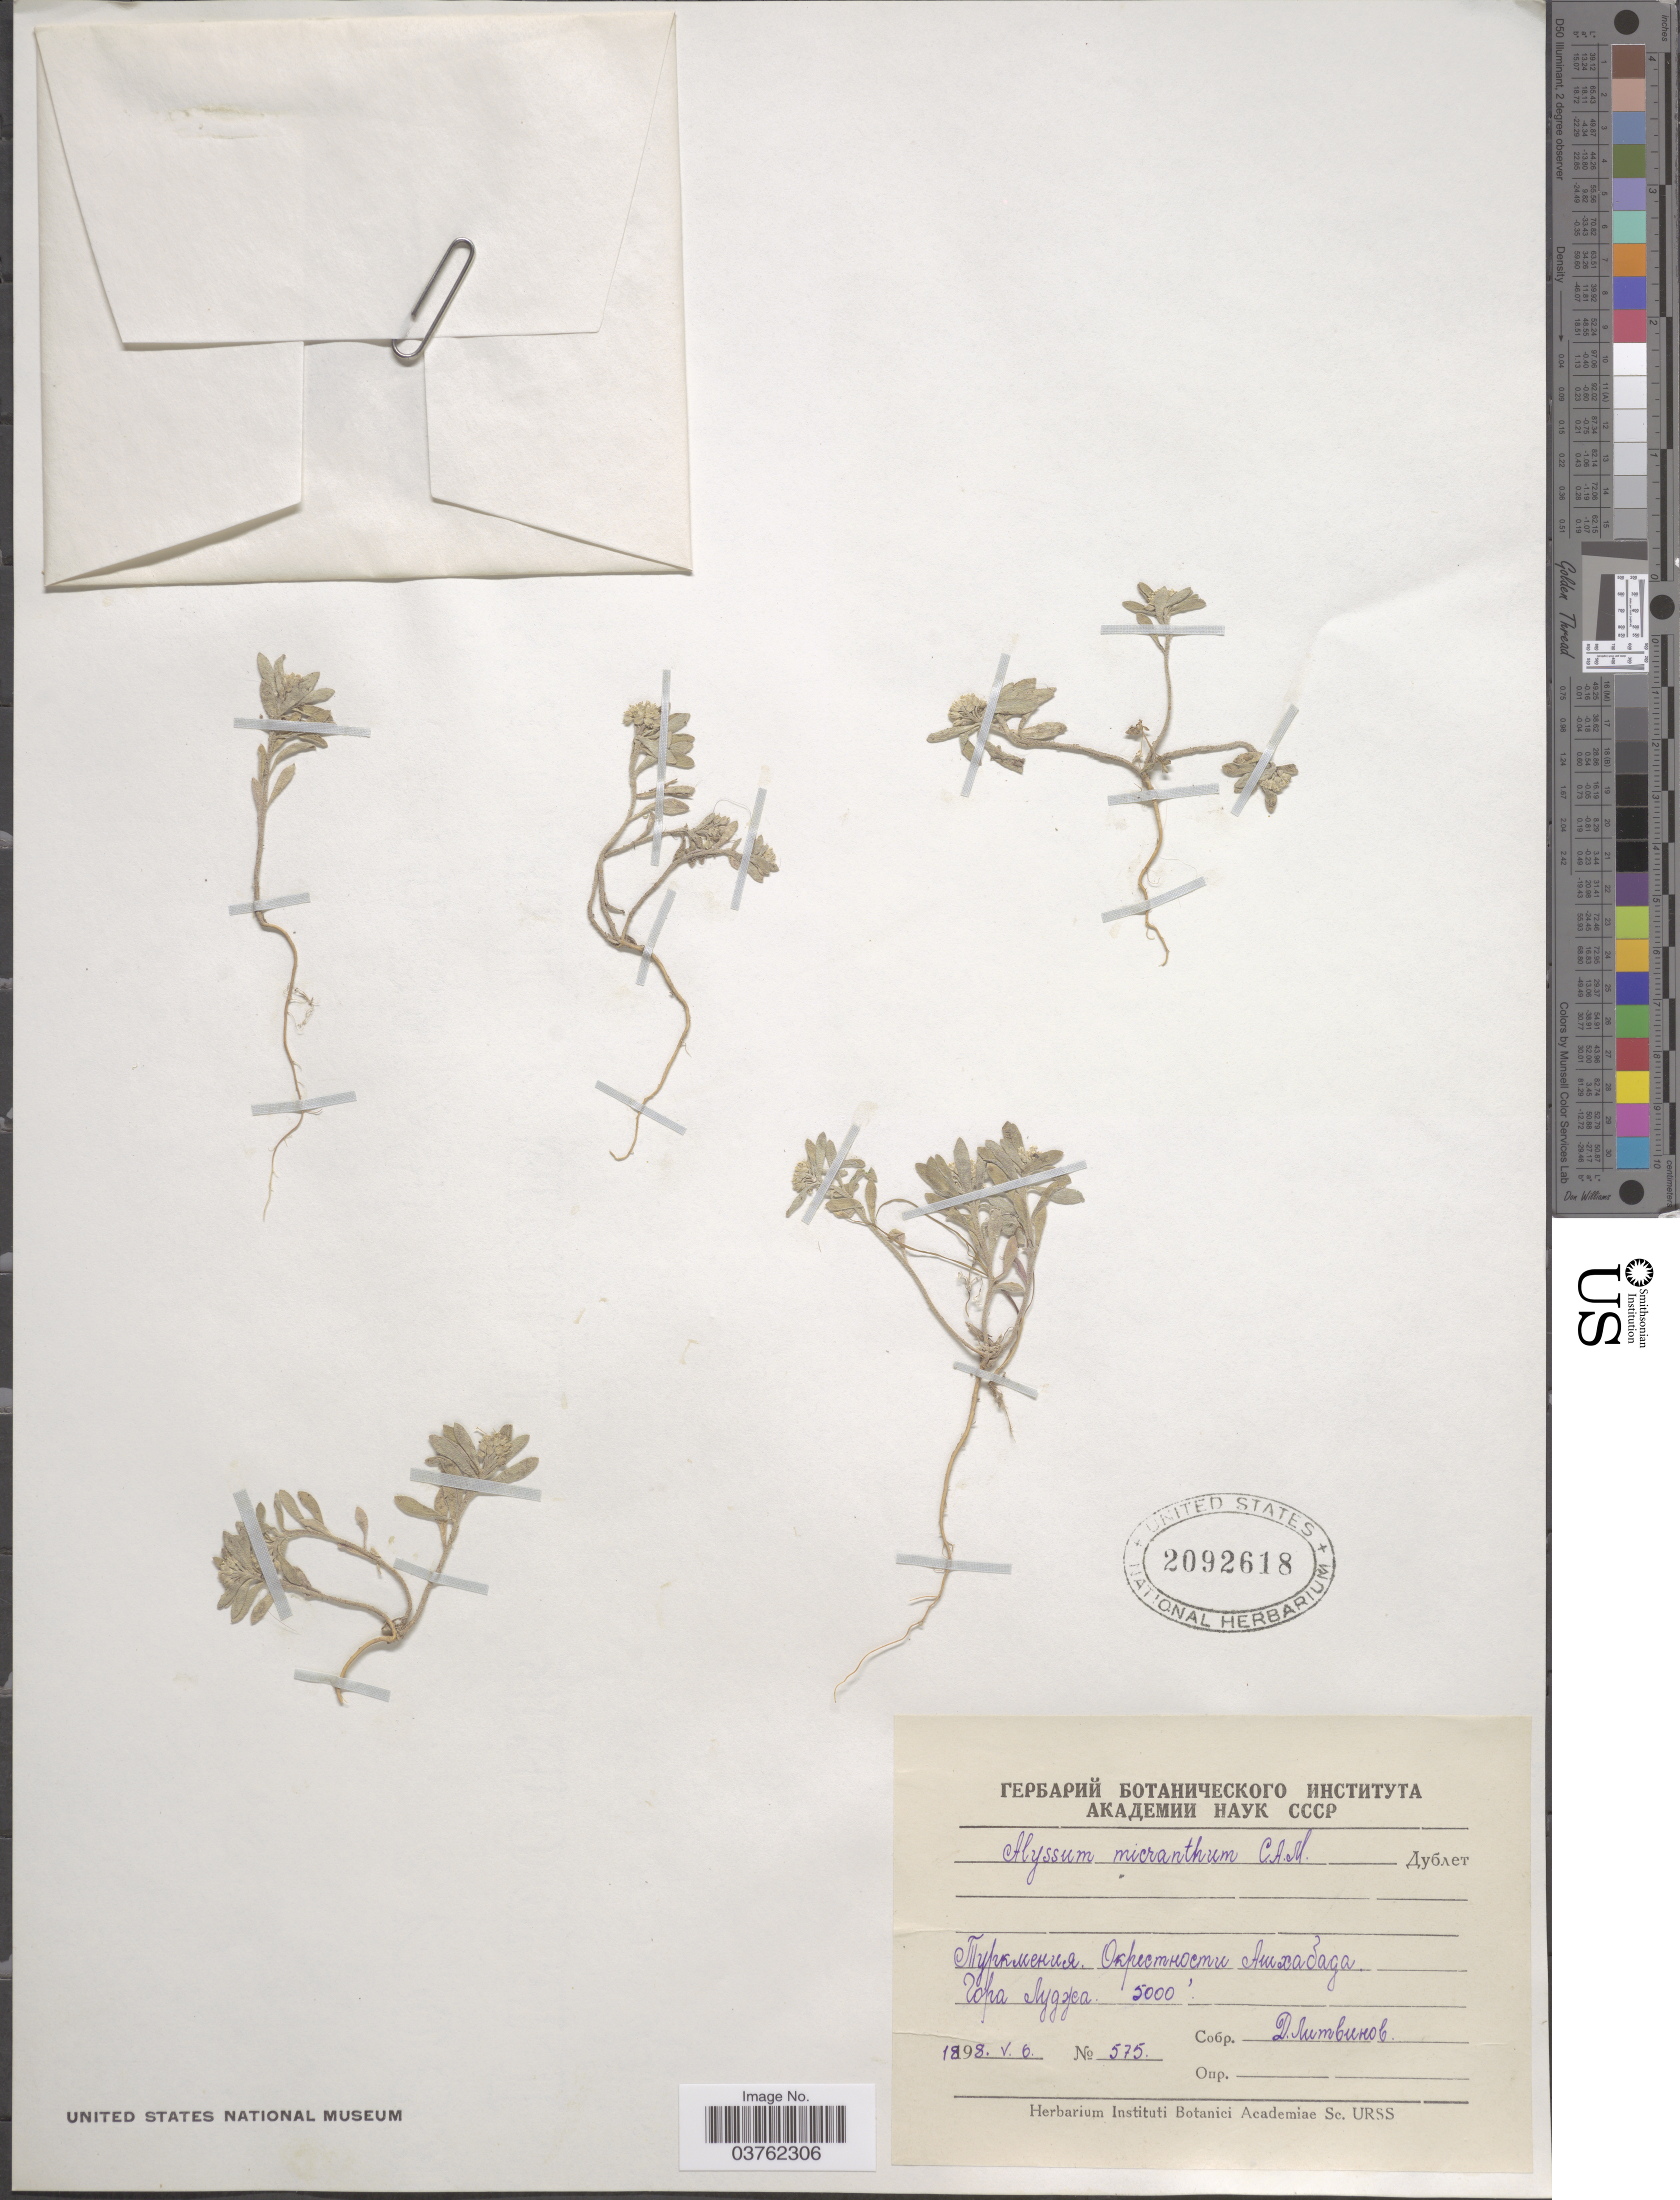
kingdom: Plantae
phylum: Tracheophyta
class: Magnoliopsida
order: Brassicales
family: Brassicaceae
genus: Alyssum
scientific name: Alyssum minus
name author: (L.) Rothm.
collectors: D. Litvinov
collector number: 575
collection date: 1898-05-06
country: Turkmenistan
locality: vicinity of Ashgabad, Ludzha Mt.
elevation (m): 1524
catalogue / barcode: US 2092618